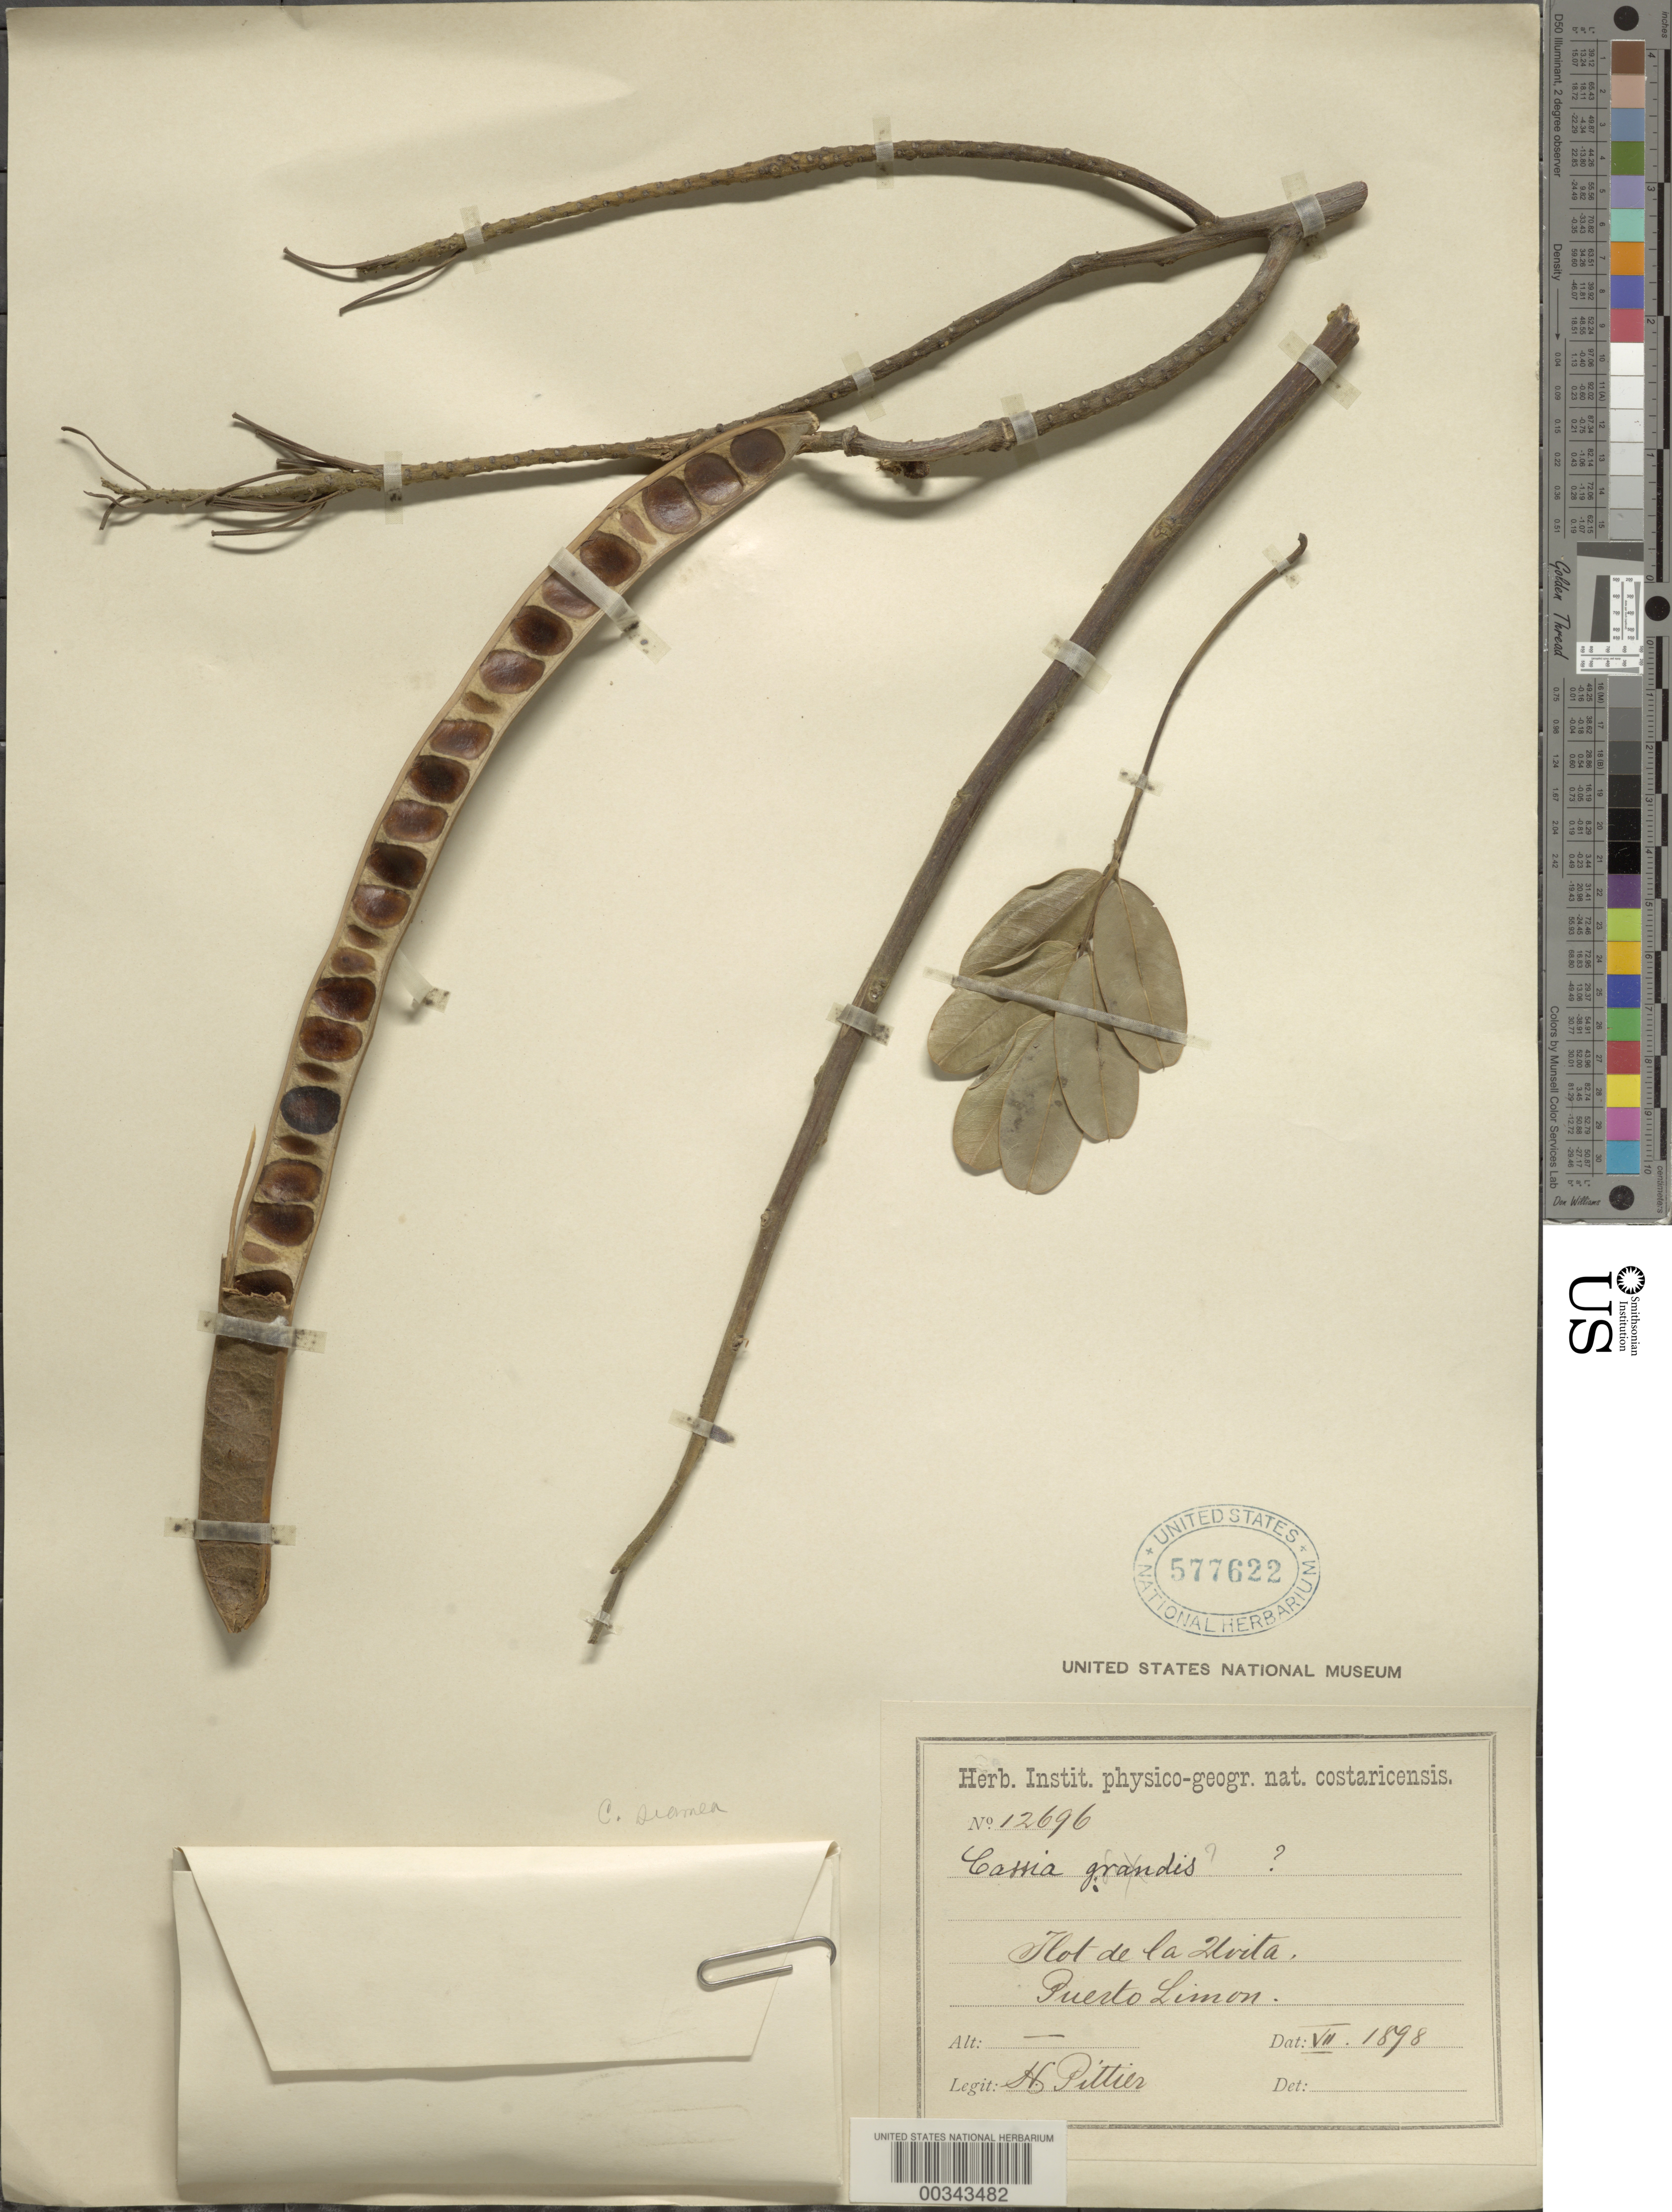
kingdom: Plantae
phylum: Tracheophyta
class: Magnoliopsida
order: Fabales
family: Fabaceae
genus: Senna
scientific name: Senna siamea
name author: (Lam.) H.S. Irwin & Barneby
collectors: H. F. Pittier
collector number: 12696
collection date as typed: Jul 1898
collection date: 1898-07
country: Costa Rica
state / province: Limón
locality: Puerto limon, tlot de la uvita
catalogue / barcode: US 577622